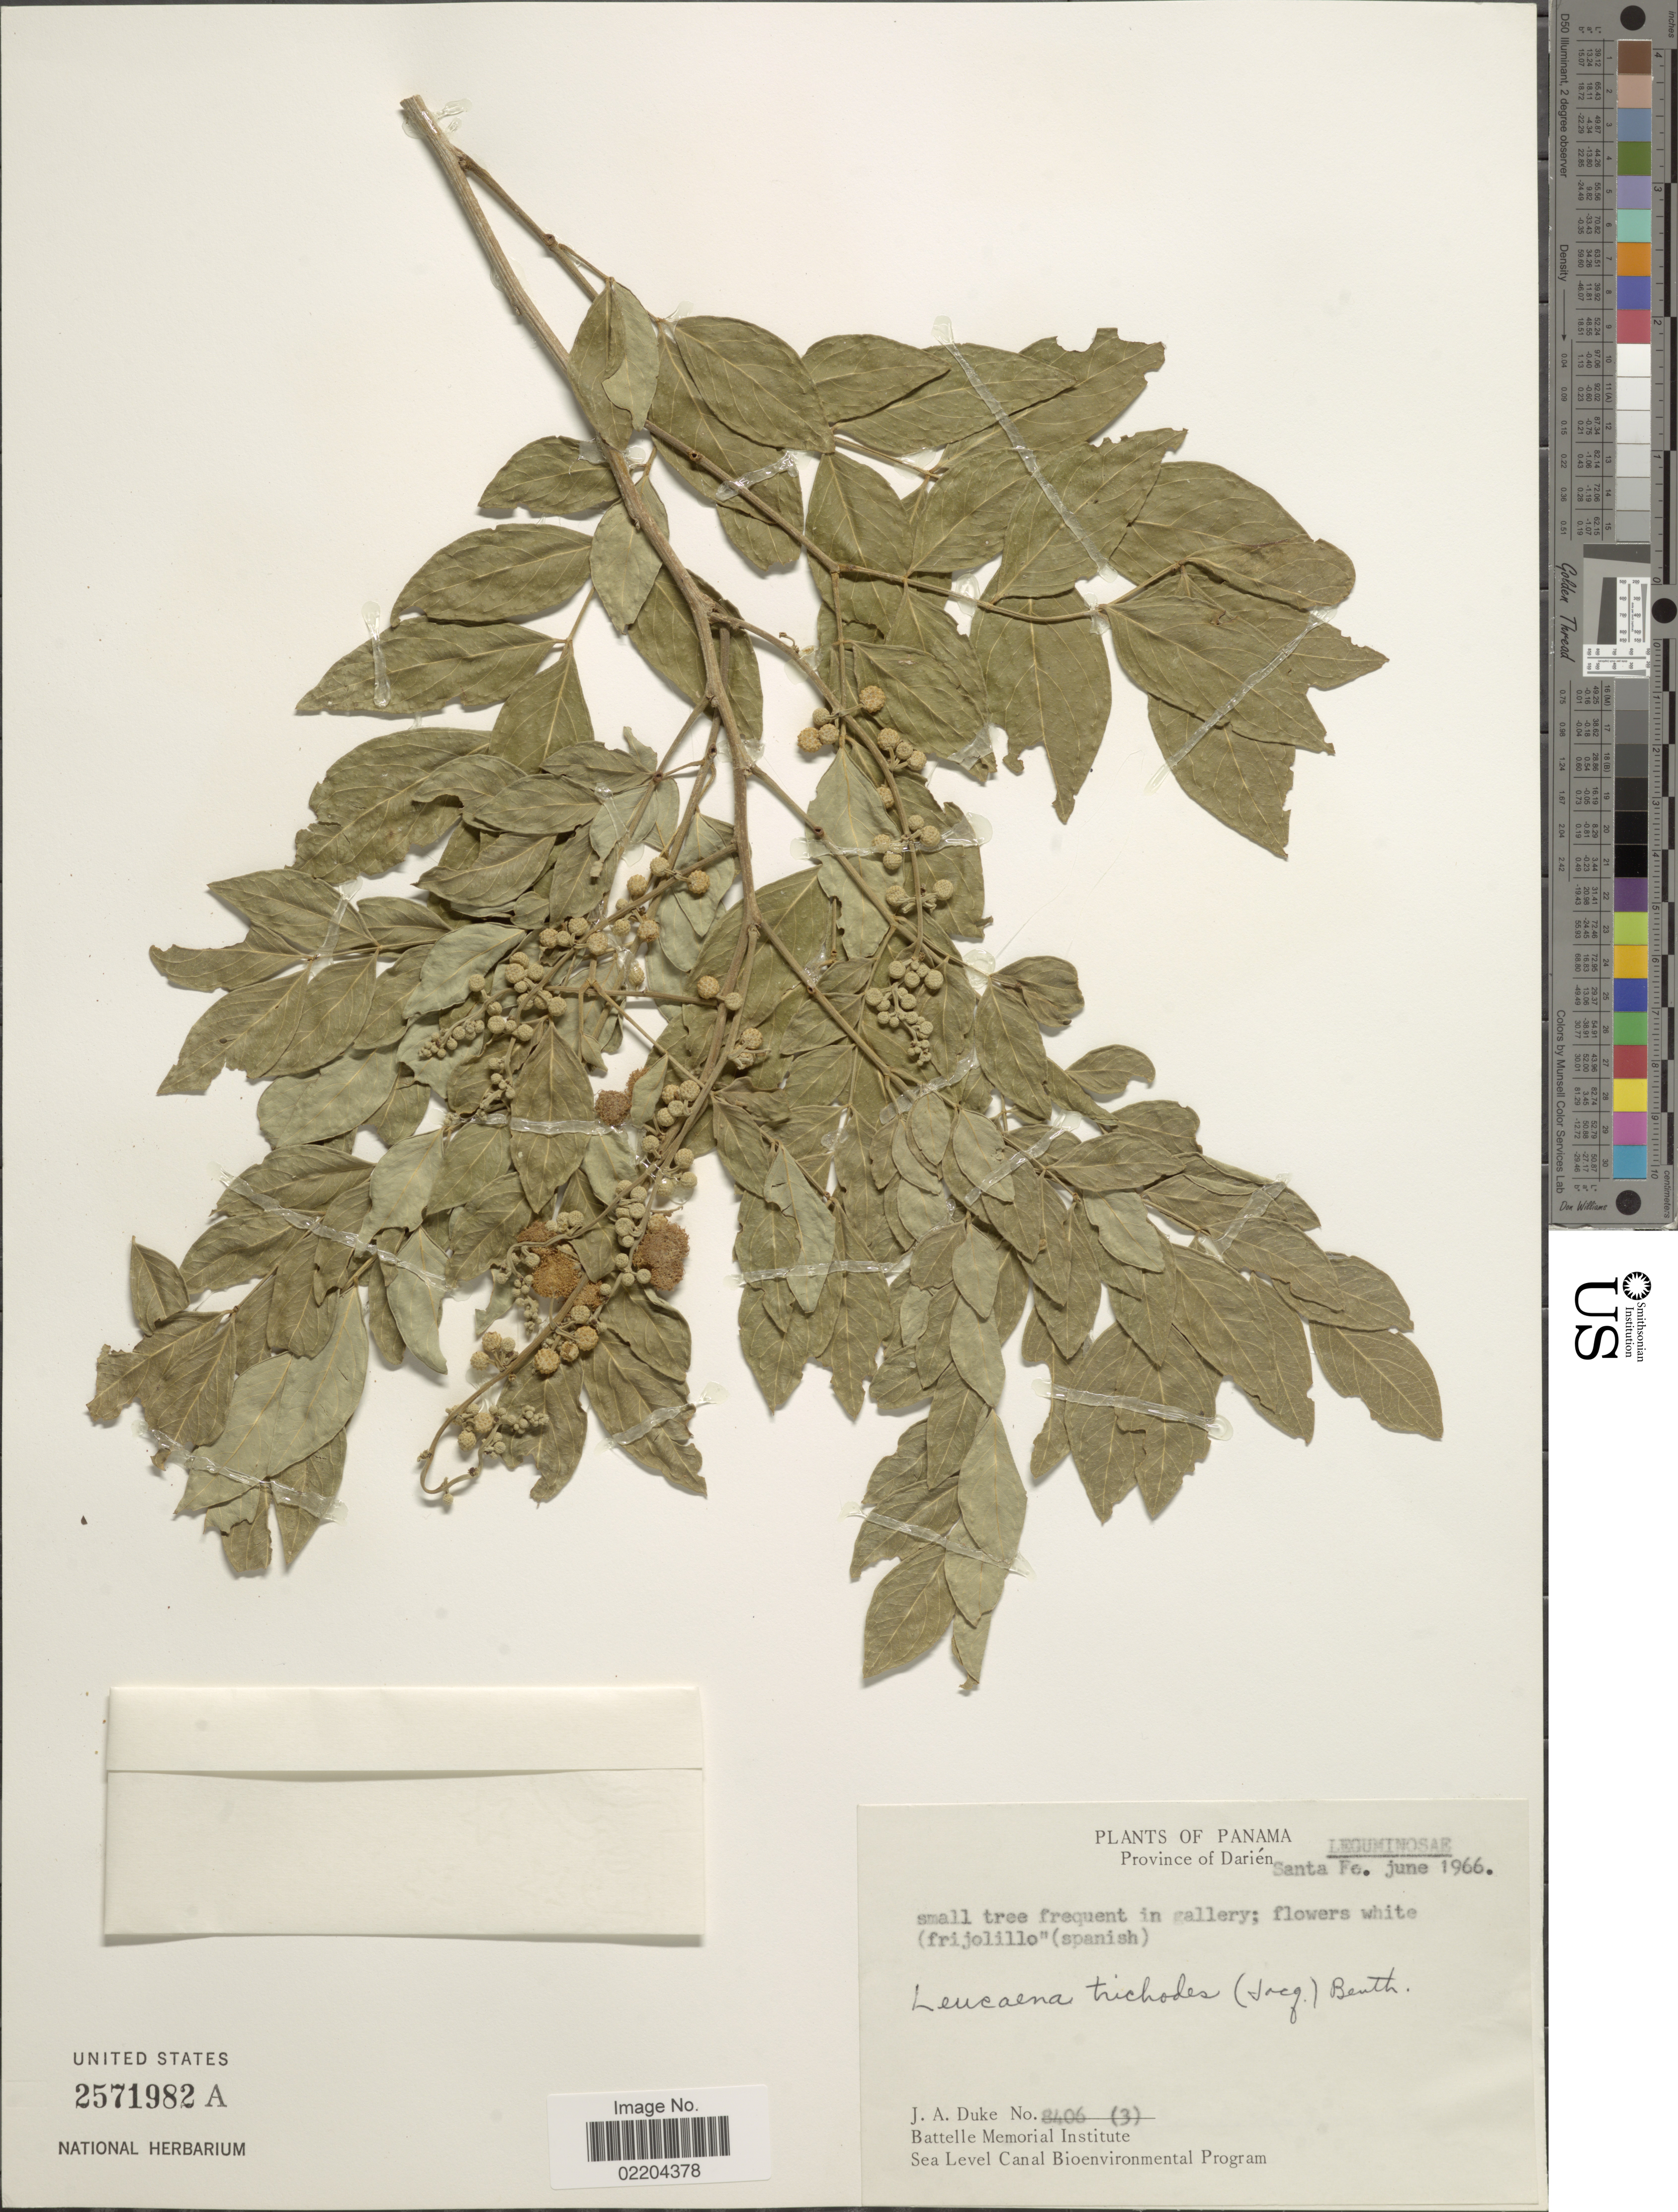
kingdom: Plantae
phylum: Tracheophyta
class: Magnoliopsida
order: Fabales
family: Fabaceae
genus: Leucaena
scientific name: Leucaena multicapitula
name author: Schery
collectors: J. A. Duke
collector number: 3406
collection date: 1966-06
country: Panama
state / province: Darién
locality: Province of Darien, Santa Fe.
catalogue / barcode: US 2571982A